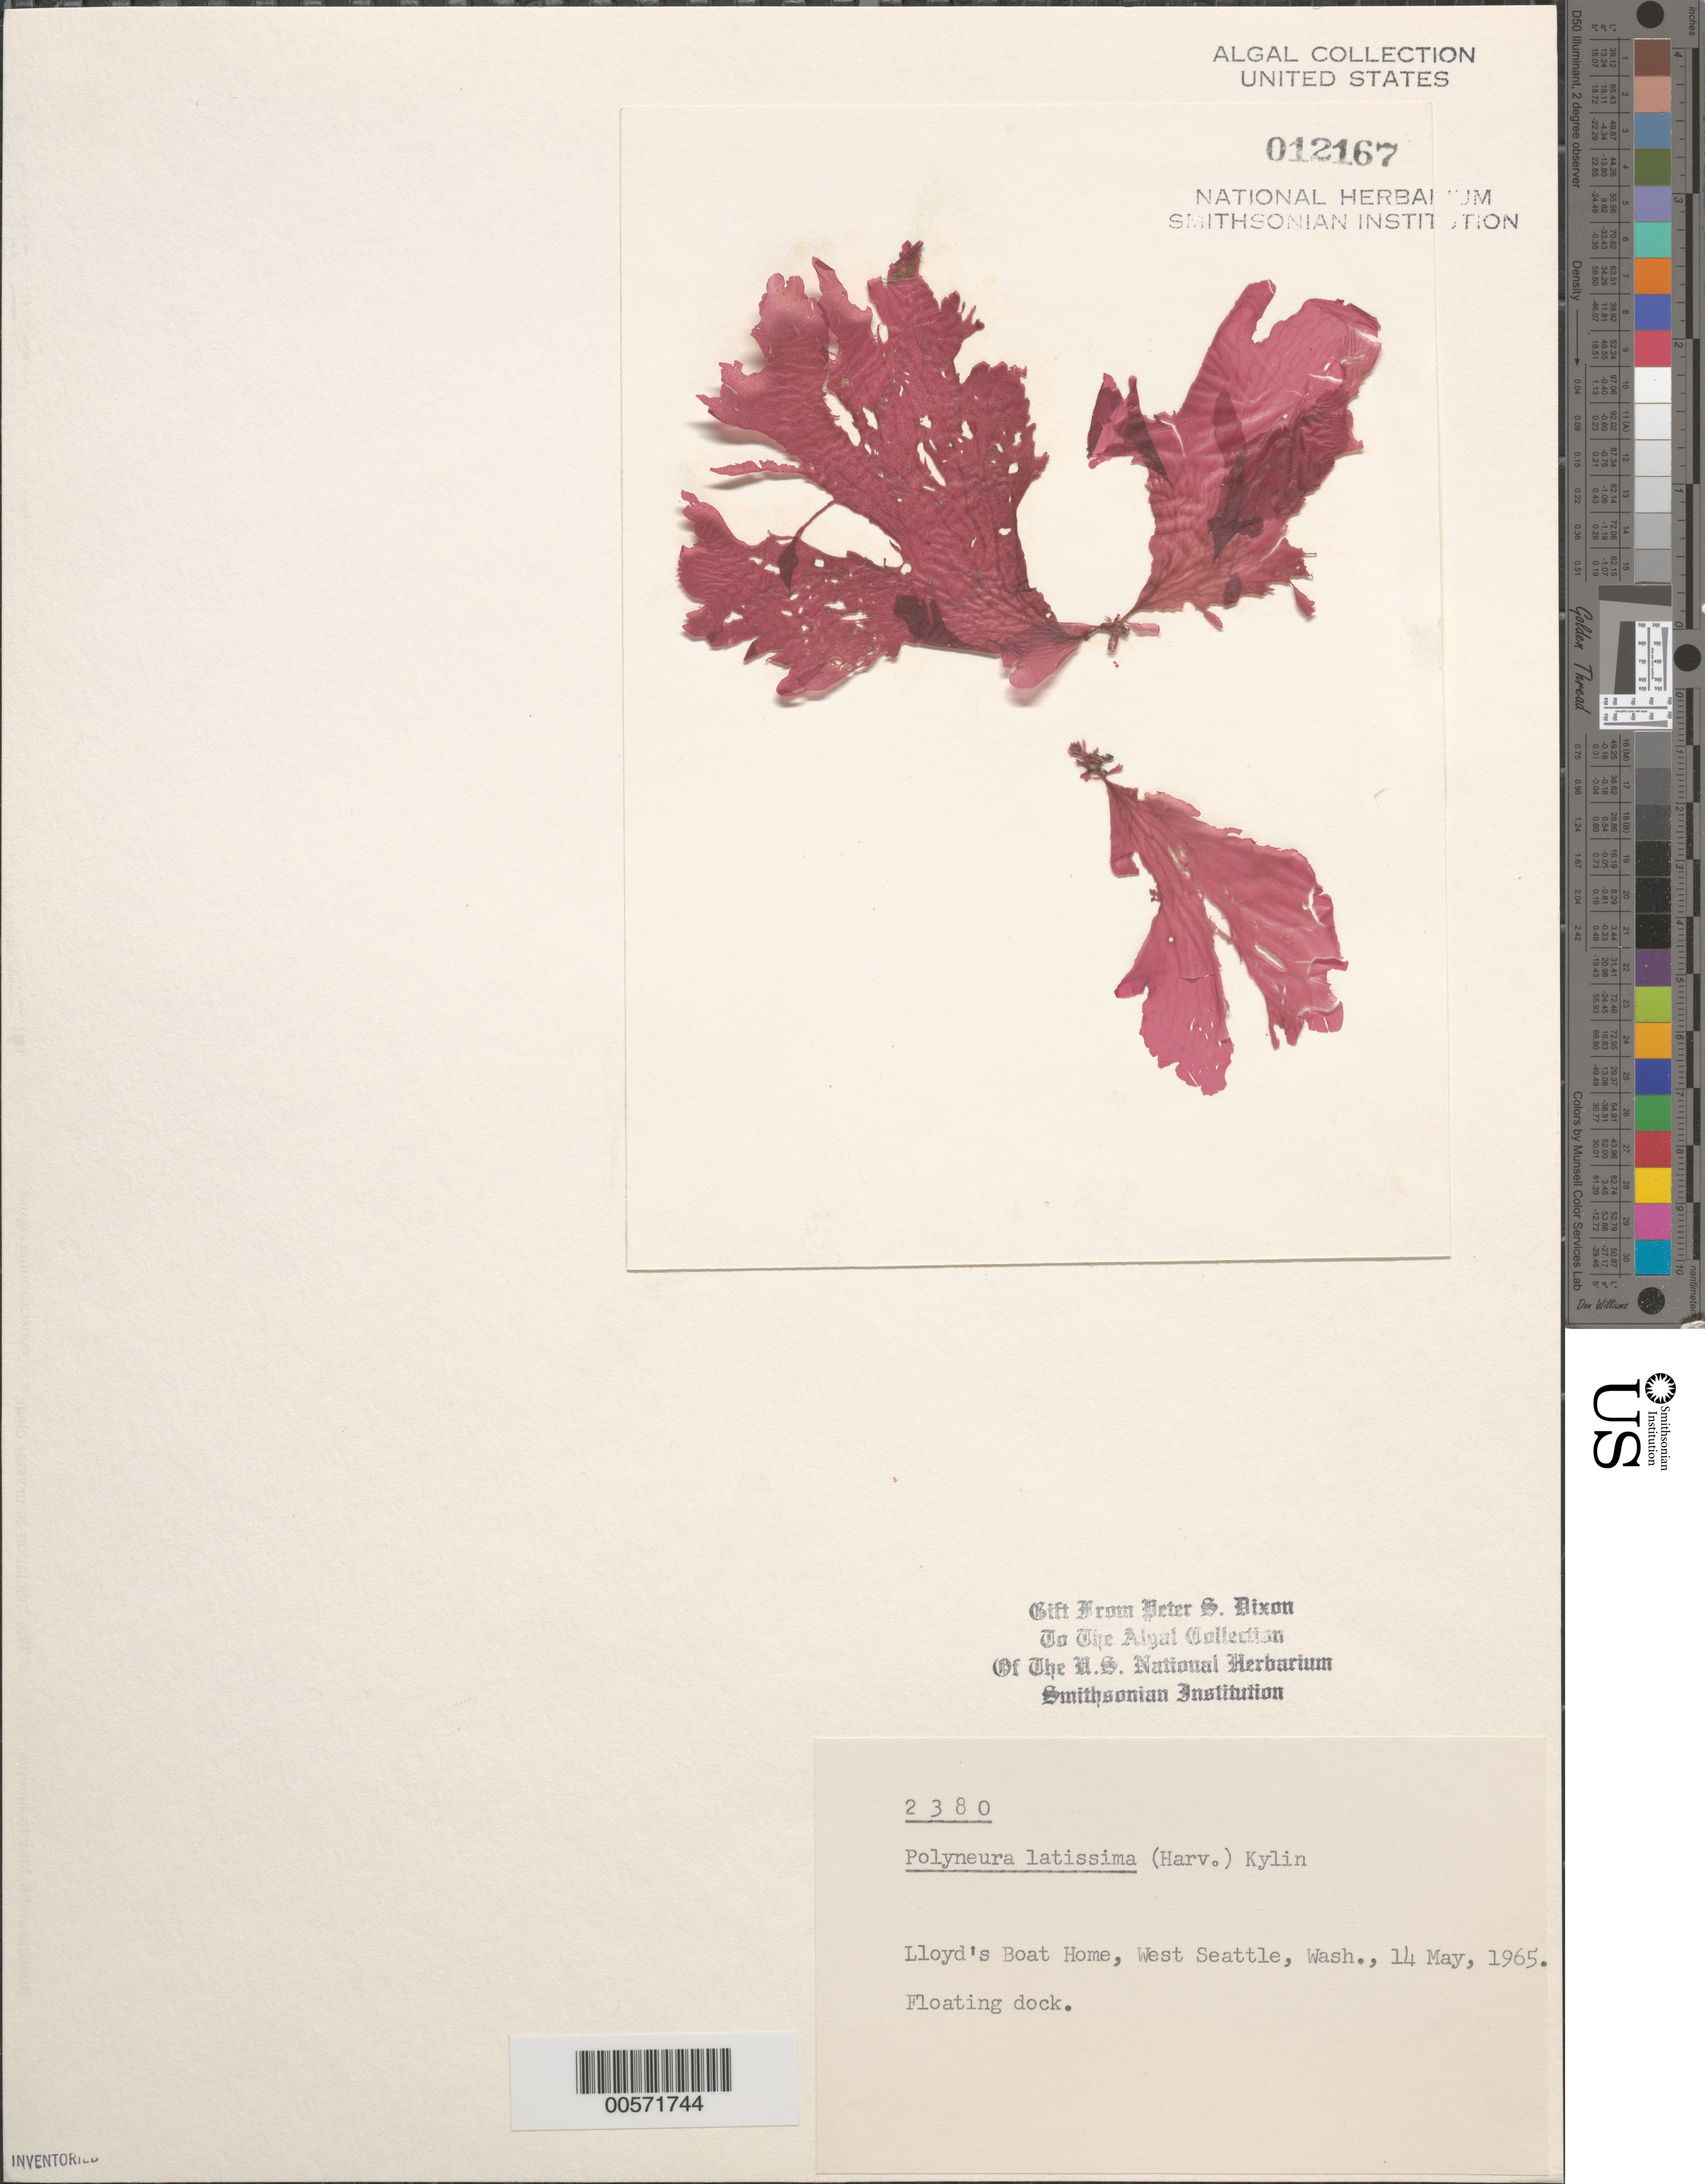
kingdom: Plantae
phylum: Rhodophyta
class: Florideophyceae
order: Ceramiales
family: Delesseriaceae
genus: Polyneura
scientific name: Polyneura latissima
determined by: Dixon, P. S.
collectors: P. S. Dixon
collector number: PSD 2380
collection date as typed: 14 May 1965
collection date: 1965-05-14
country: United States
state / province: Washington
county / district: King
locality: West Seattle, Lloyd's Boat Home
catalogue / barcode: US 12167